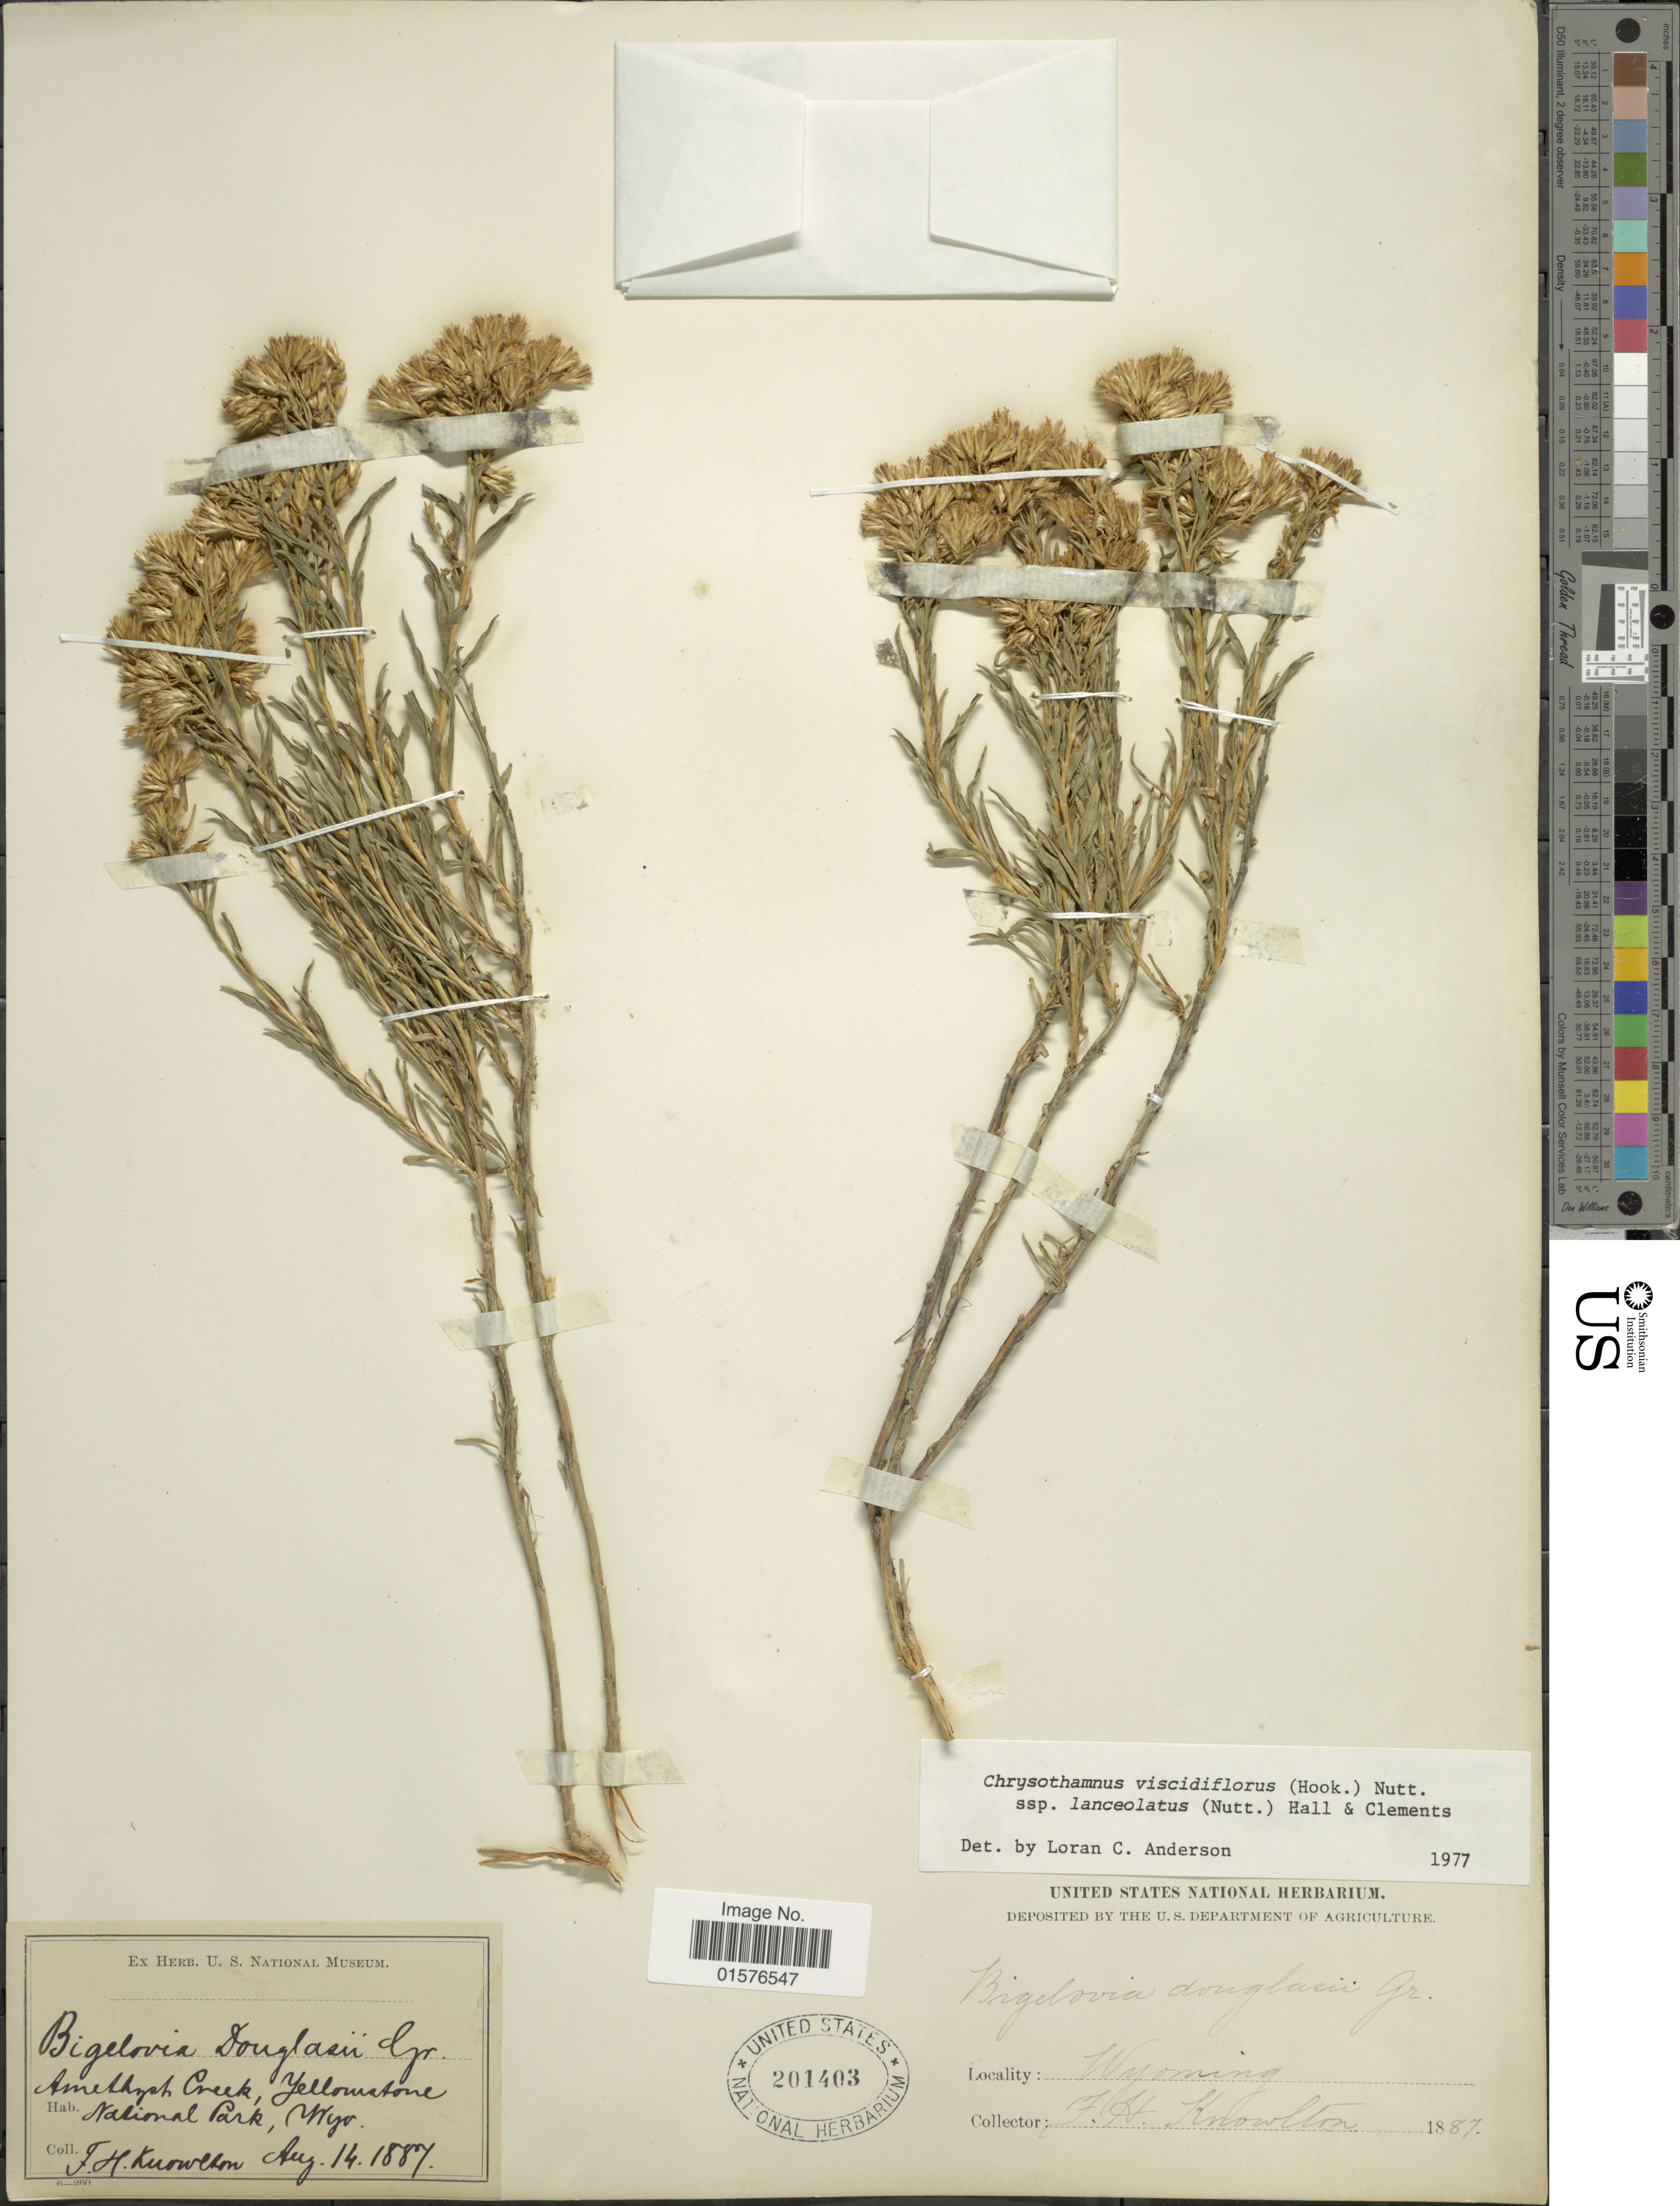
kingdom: Plantae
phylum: Tracheophyta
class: Magnoliopsida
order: Asterales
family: Asteraceae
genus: Chrysothamnus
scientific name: Chrysothamnus viscidiflorus subsp. lanceolatus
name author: (Nutt.) H.M. Hall & Clem.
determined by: Urbatsch, Lowell E., Curator (LSU), Louisiana State University (UNITED STATES)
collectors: F. H. Knowlton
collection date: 1887-08-14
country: United States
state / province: Wyoming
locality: Amethysh Creek, Yellowstone, National Park.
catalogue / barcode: US 201403